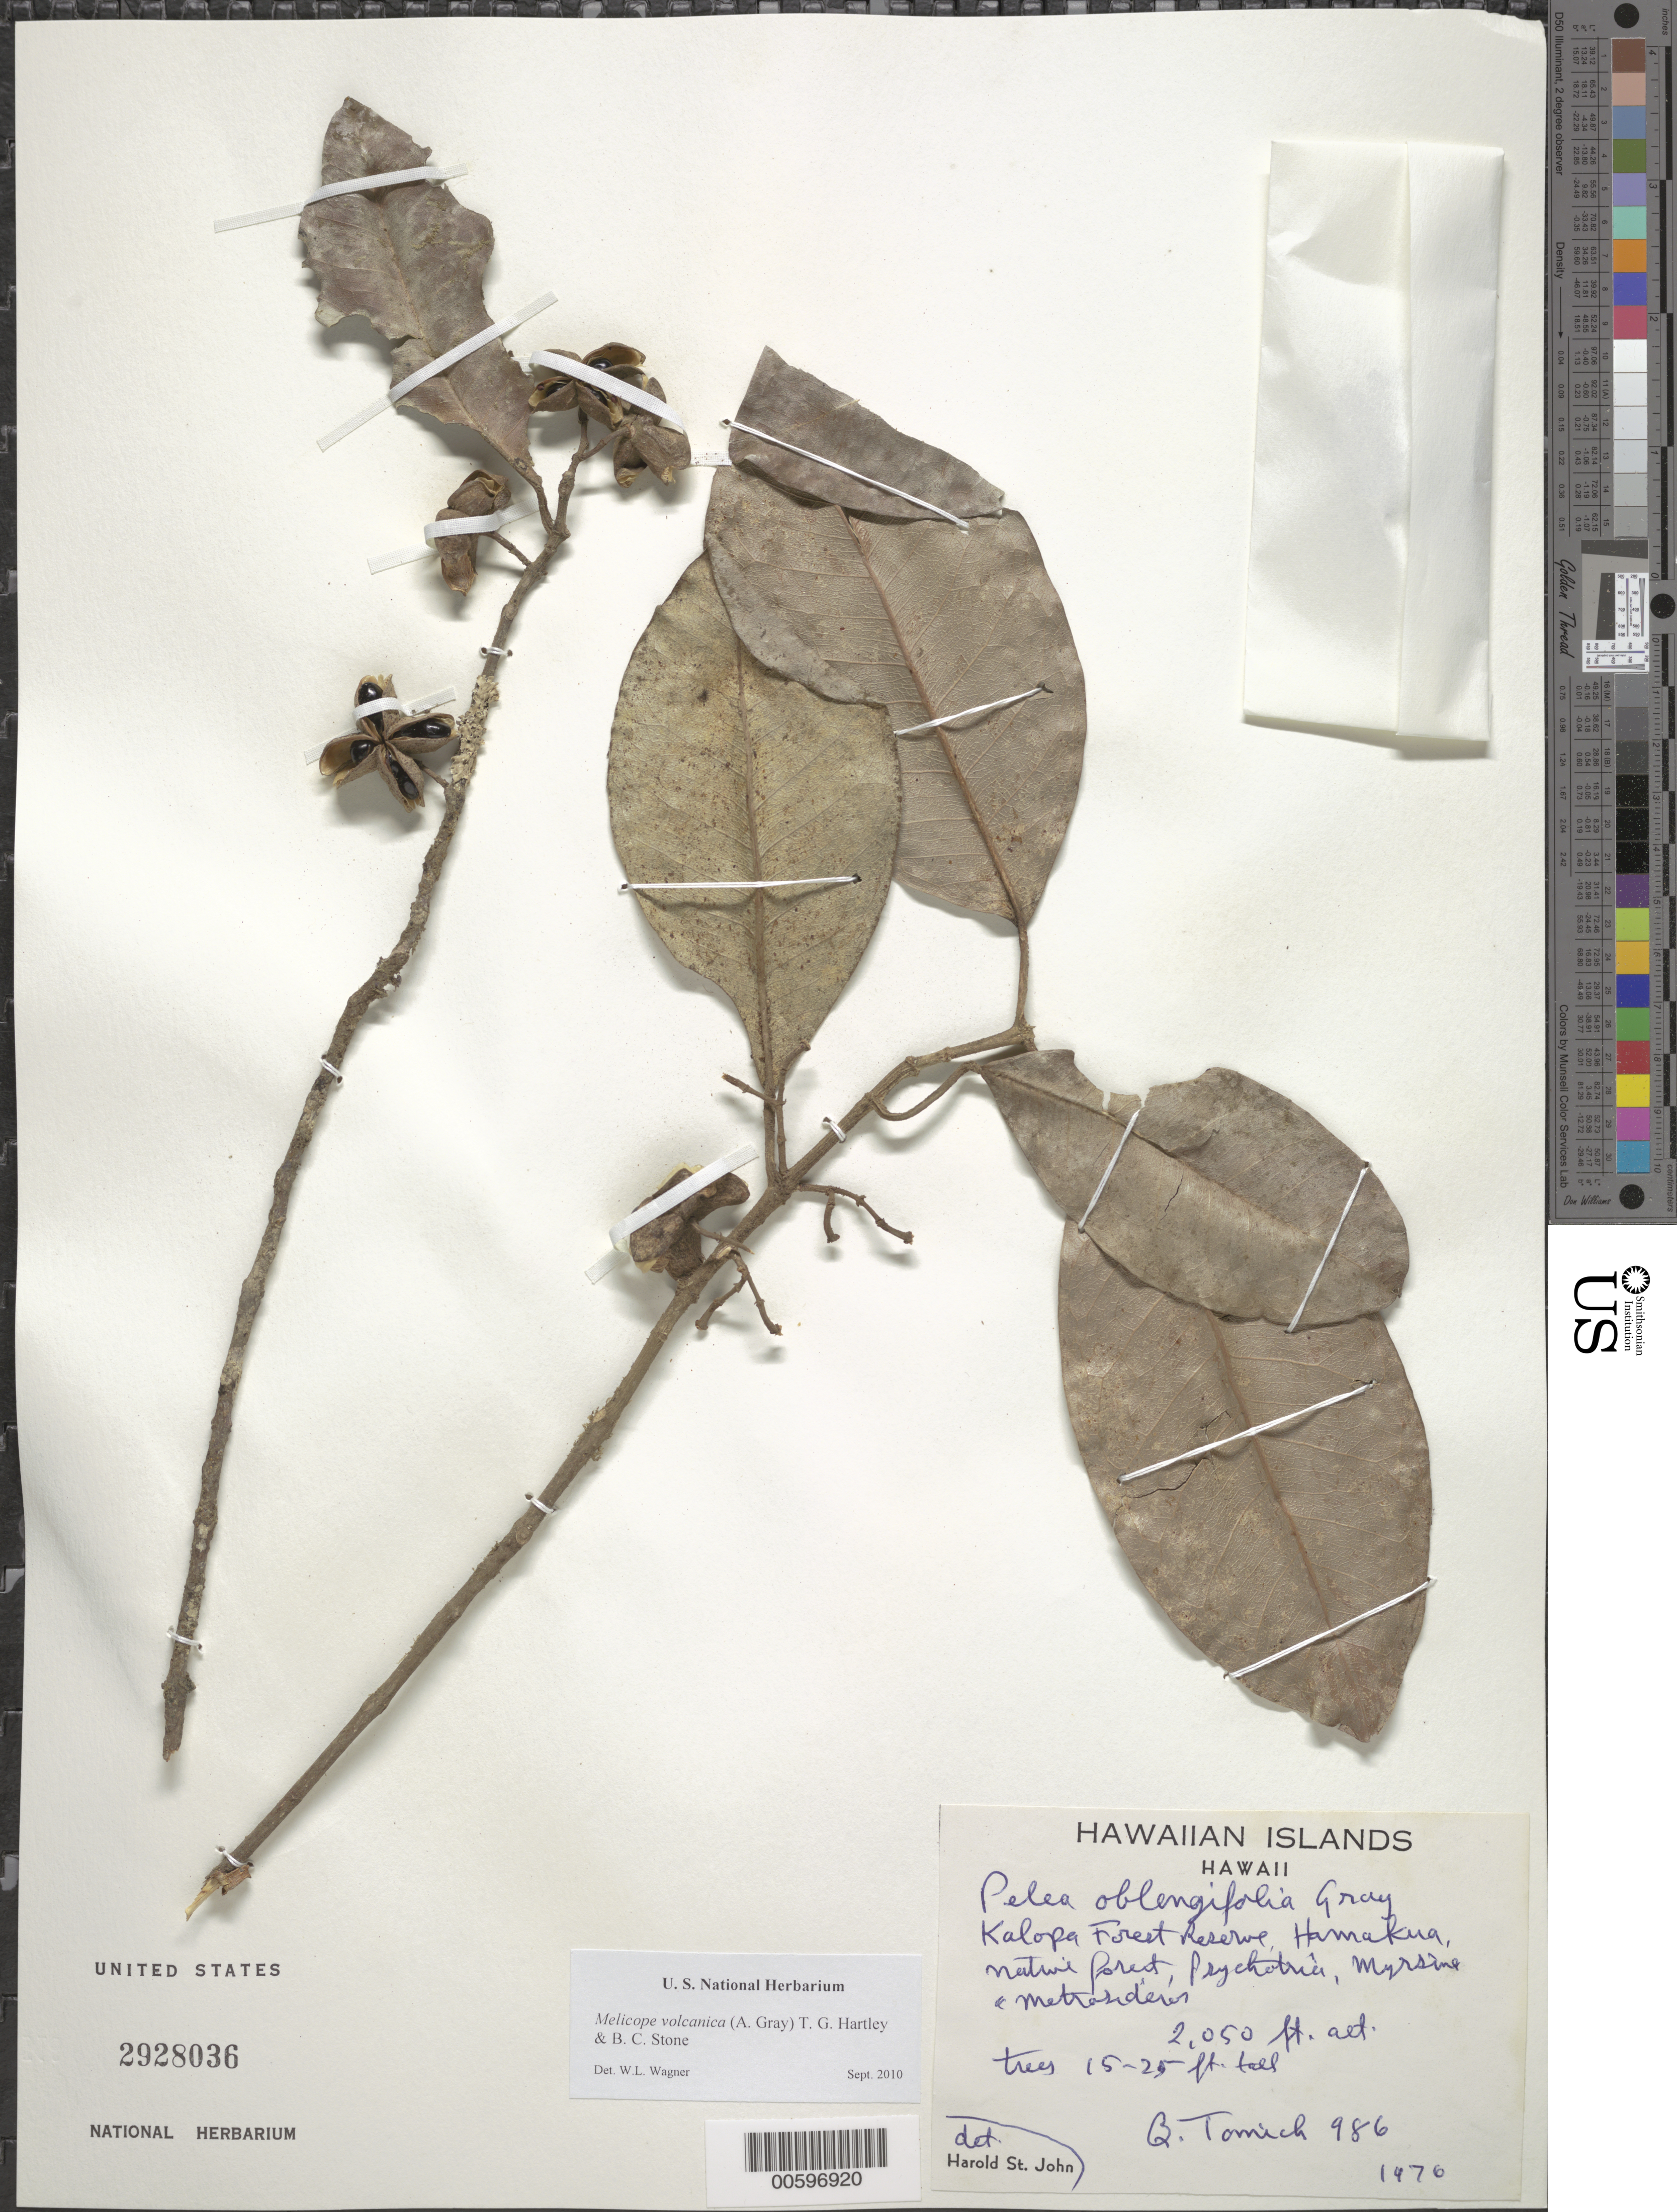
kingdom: Plantae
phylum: Tracheophyta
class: Magnoliopsida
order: Sapindales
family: Rutaceae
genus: Melicope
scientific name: Melicope volcanica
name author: (A. Gray) T.G. Hartley & B.C. Stone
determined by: Wagner, W. L., (BOT), Smithsonian Institution - National Museum of Natural History (UNITED STATES)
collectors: Q. Tomich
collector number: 986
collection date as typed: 0 1976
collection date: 1976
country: United States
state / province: Hawaii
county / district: Hawaii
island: Hawaii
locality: Kalopa For Res, Hamakua.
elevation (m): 625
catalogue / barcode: US 2928036